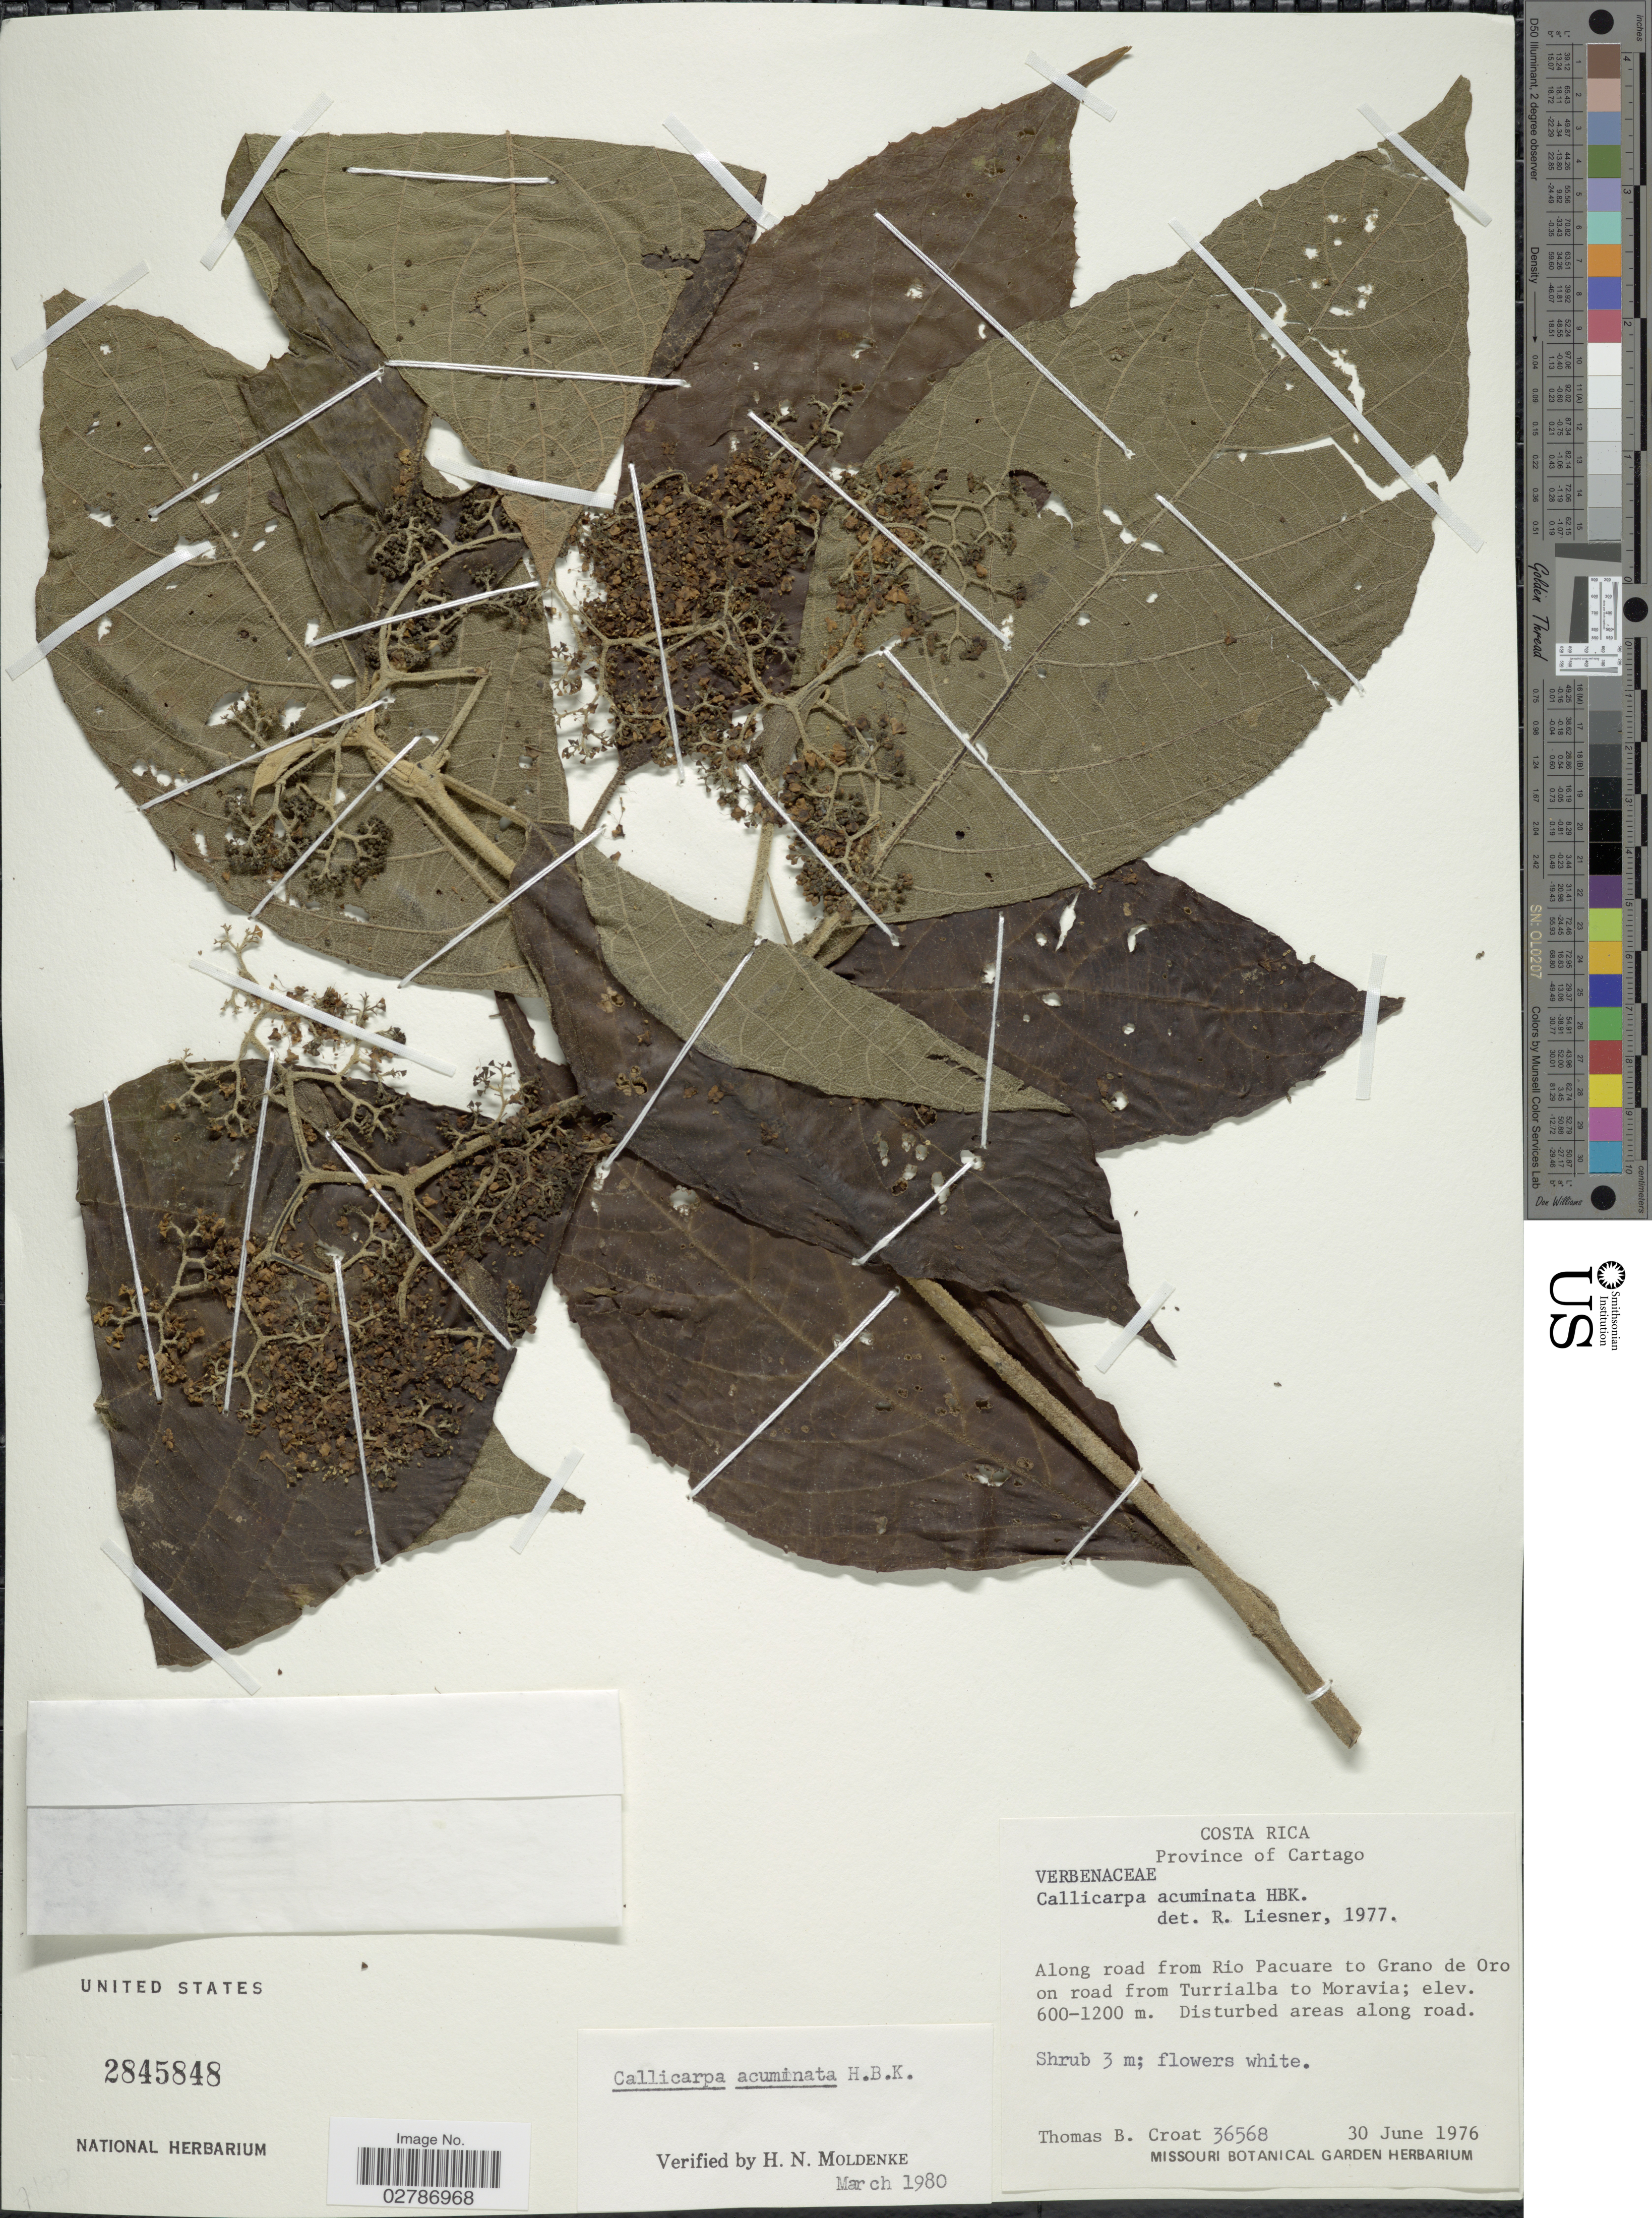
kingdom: Plantae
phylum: Tracheophyta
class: Magnoliopsida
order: Lamiales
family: Lamiaceae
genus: Callicarpa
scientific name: Callicarpa acuminata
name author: Kunth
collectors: T. B. Croat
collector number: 36568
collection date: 1976-06-30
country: Costa Rica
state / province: Cartago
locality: Along road from Rio Pacuare to Grano de Oro on road from Turrialba to Moravia.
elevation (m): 600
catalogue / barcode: US 2845848